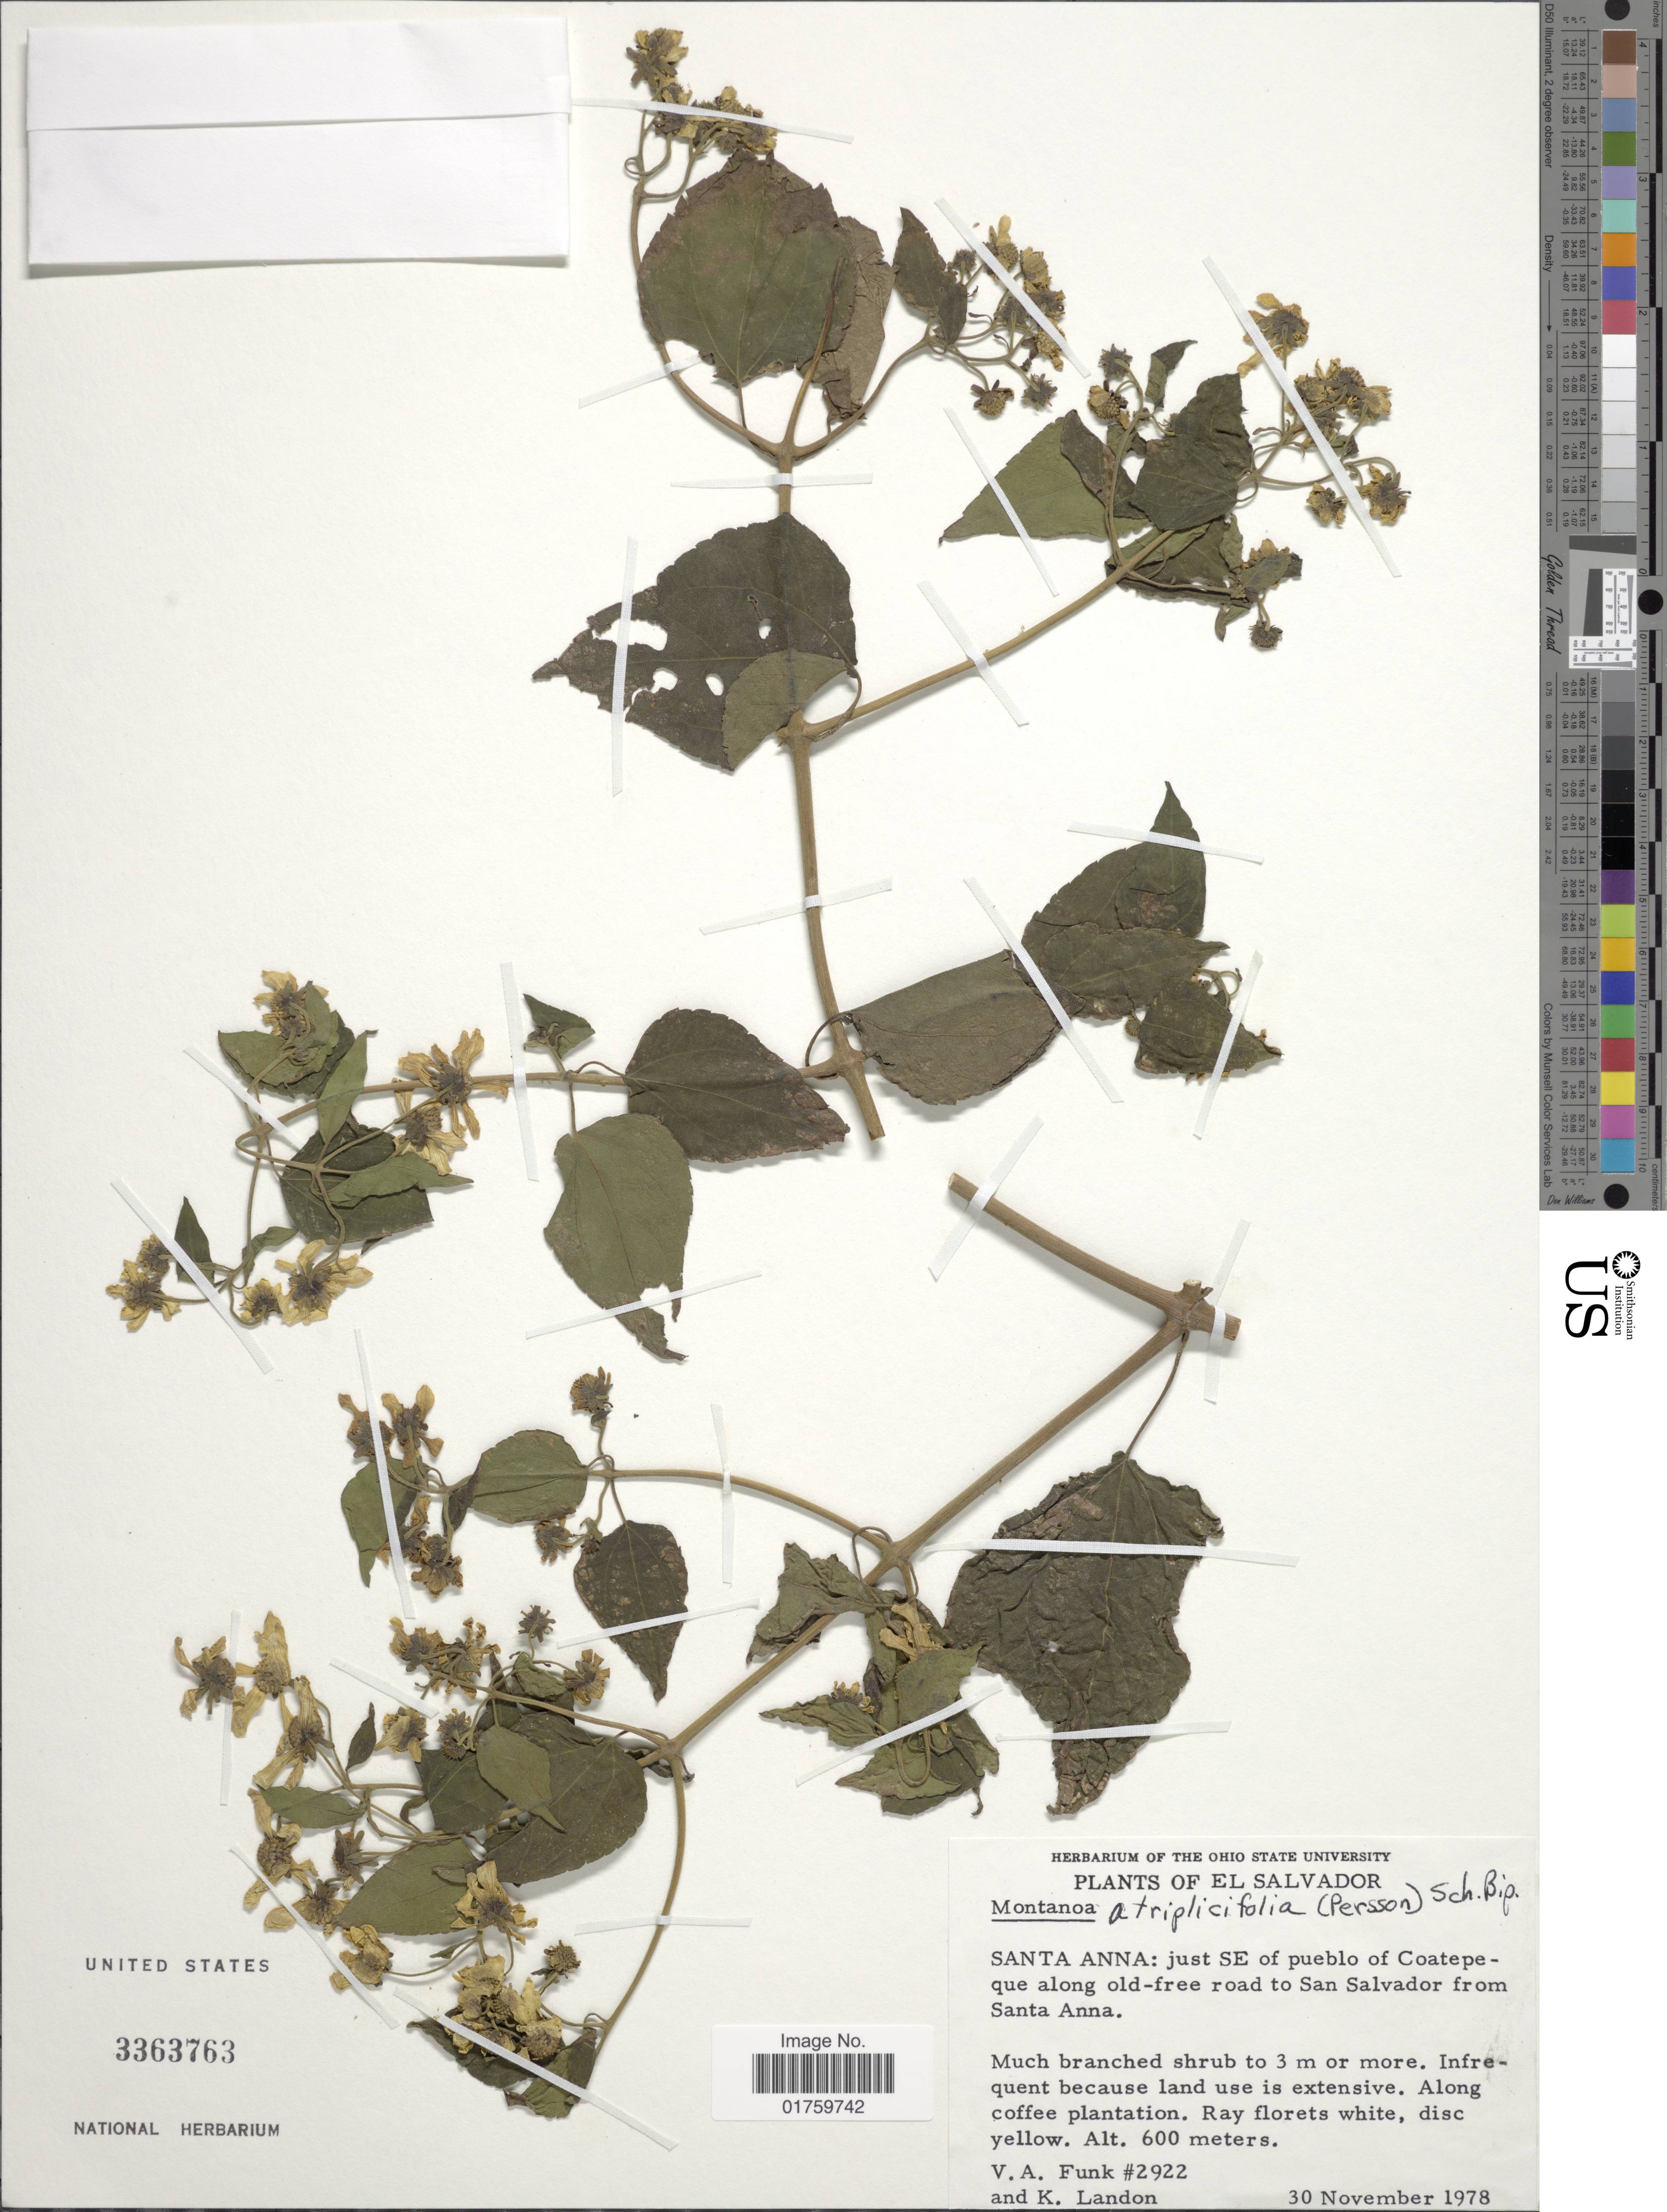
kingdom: Plantae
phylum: Tracheophyta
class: Magnoliopsida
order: Asterales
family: Asteraceae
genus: Montanoa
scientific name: Montanoa atriplicifolia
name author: (Pers.) Sch. Bip.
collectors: V. Funk & K. C. Landon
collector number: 2922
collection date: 1978-11-30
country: El Salvador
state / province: Santa Ana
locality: Santa Anna: just SE of pueblo of Coatepeque along old-free road to San Salvador from Santa Anna.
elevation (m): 600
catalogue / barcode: US 3363763